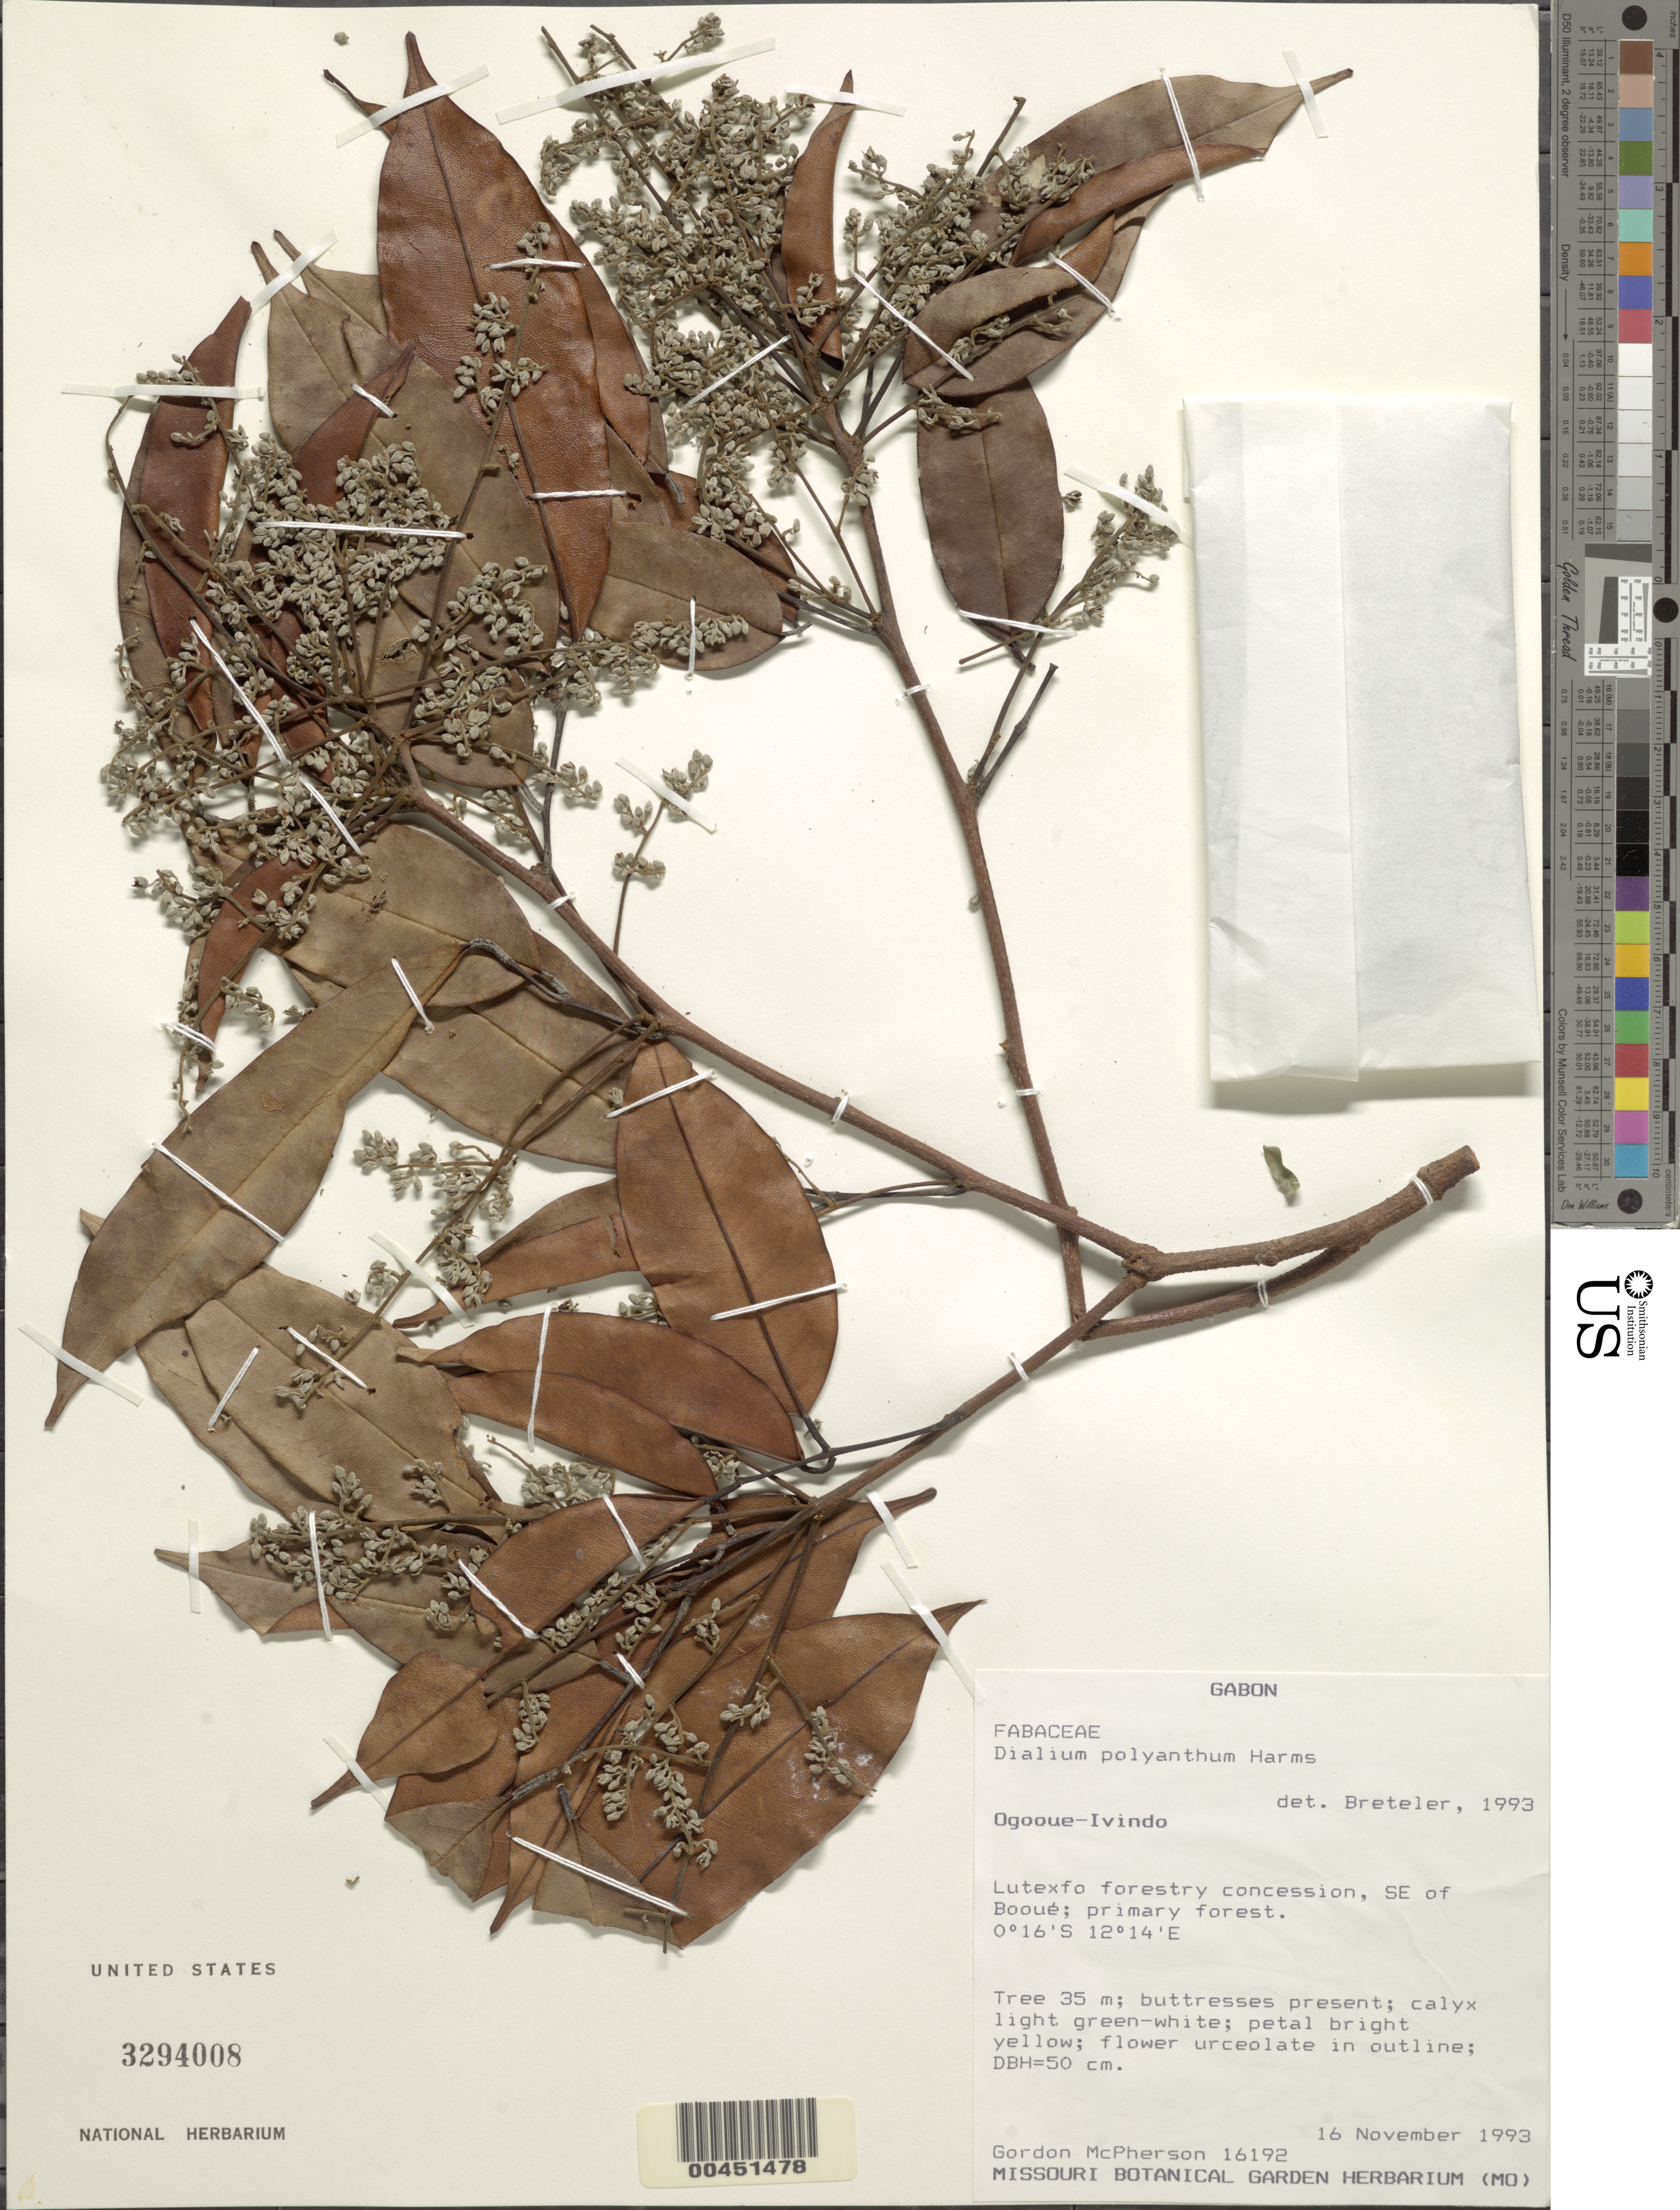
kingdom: Plantae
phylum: Tracheophyta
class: Magnoliopsida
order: Fabales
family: Fabaceae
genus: Dialium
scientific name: Dialium polyanthum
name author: Harms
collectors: G. D. McPherson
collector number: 16192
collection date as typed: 16 Nov 1993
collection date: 1993-11-16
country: Gabon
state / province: Ogooué-ivindo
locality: SE of Booue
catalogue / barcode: US 3294008